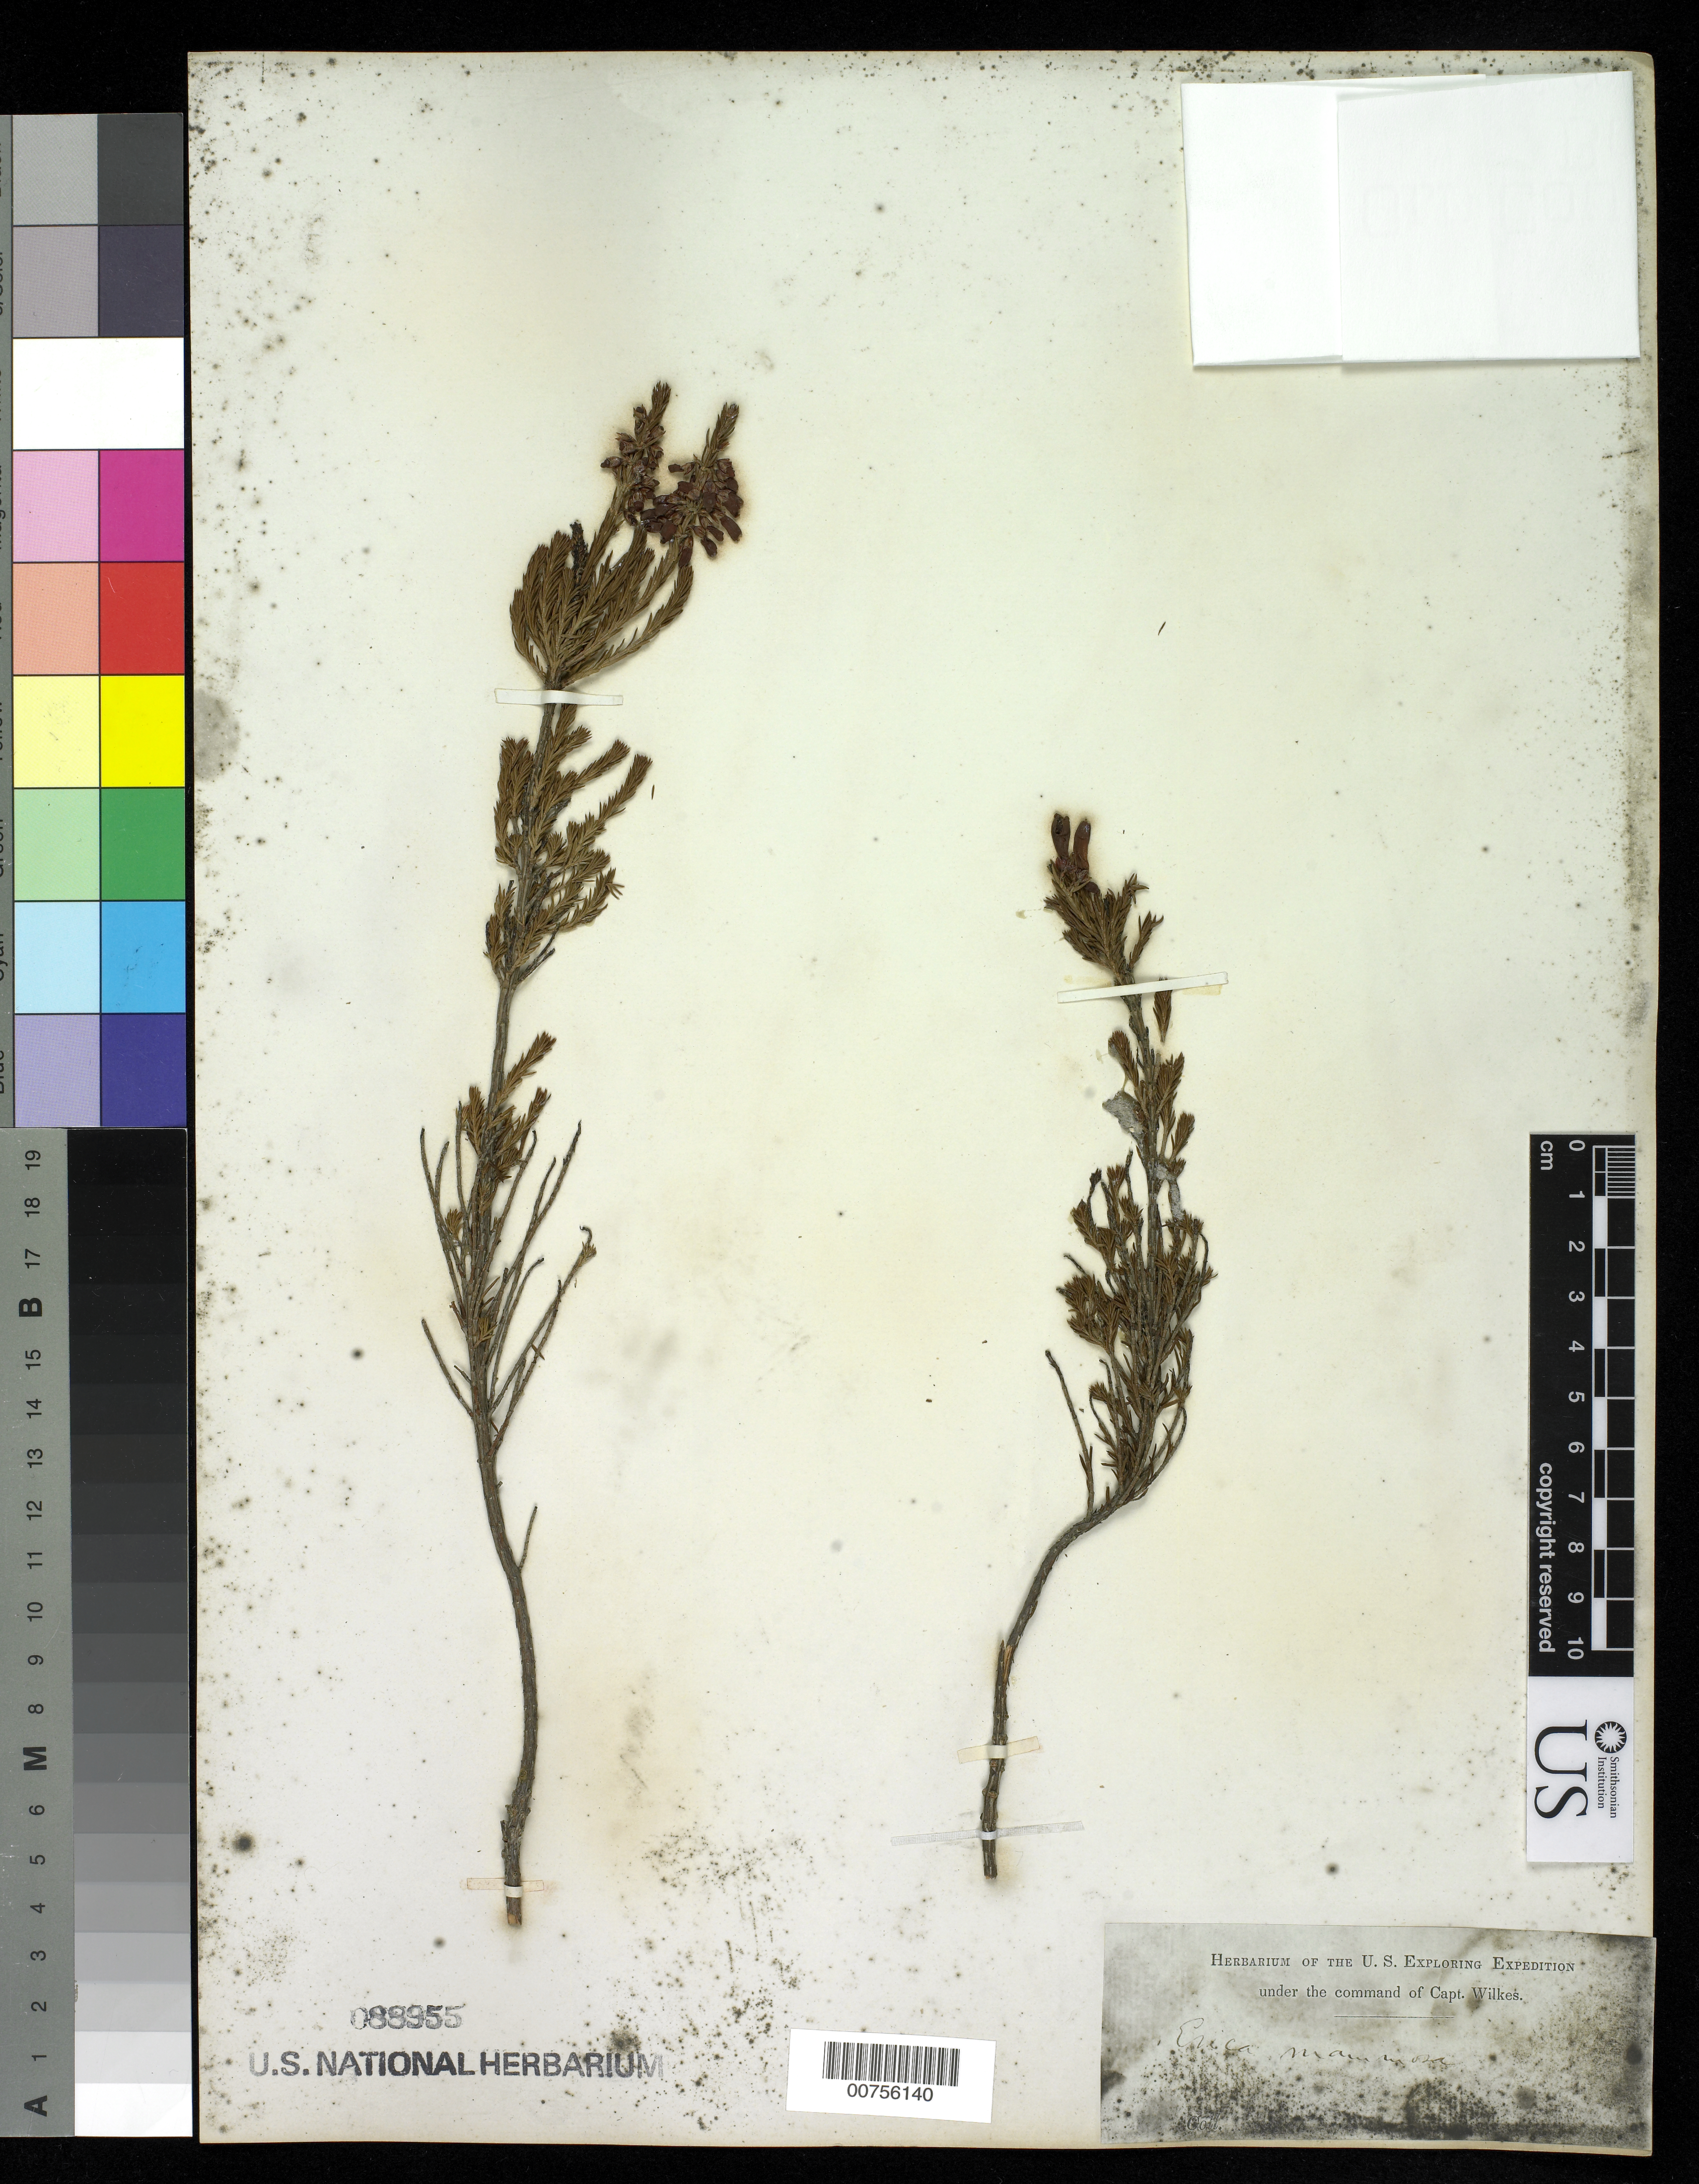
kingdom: Plantae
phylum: Tracheophyta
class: Magnoliopsida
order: Ericales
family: Ericaceae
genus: Erica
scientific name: Erica mammosa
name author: L.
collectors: Wilkes Explor. Exped.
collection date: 1838/1842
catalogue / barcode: US 88955